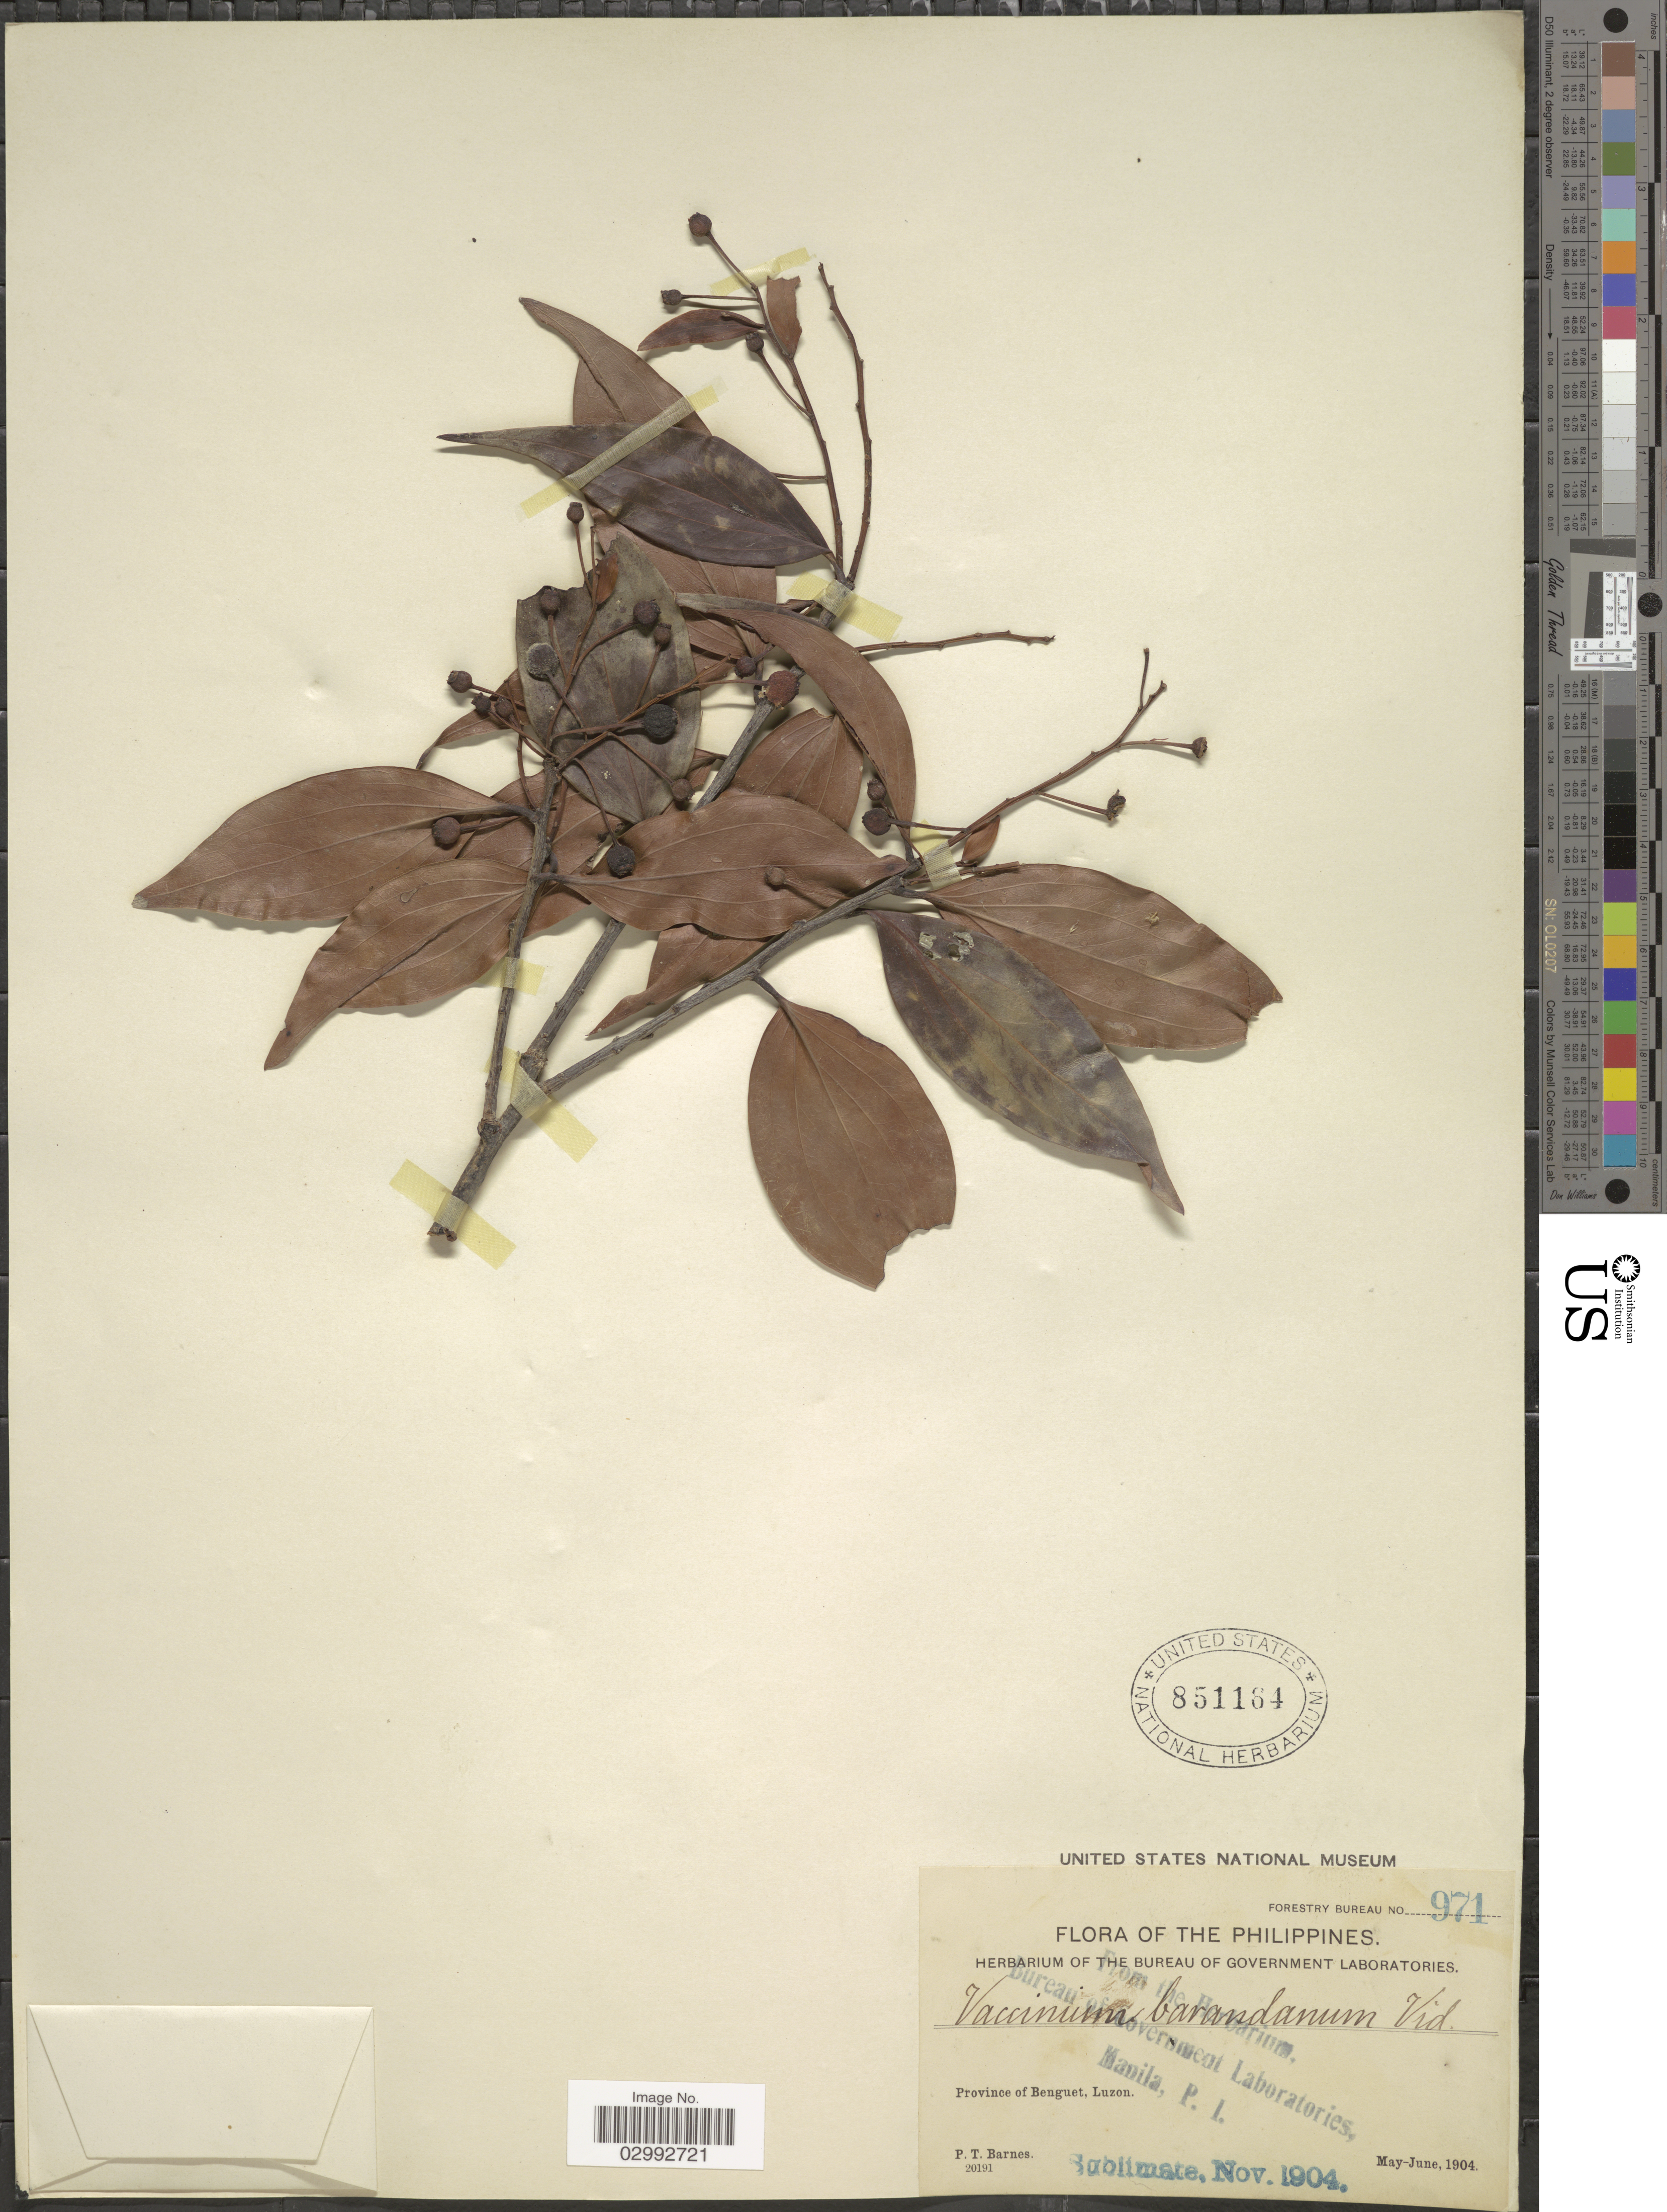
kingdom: Plantae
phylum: Tracheophyta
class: Magnoliopsida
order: Ericales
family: Ericaceae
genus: Vaccinium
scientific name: Vaccinium barandanum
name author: S. Vidal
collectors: P. Barnes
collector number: Forestry Bureau 971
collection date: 1904-05/1904-06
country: Philippines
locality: Province of Benguet, Luzon.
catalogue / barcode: US 851164